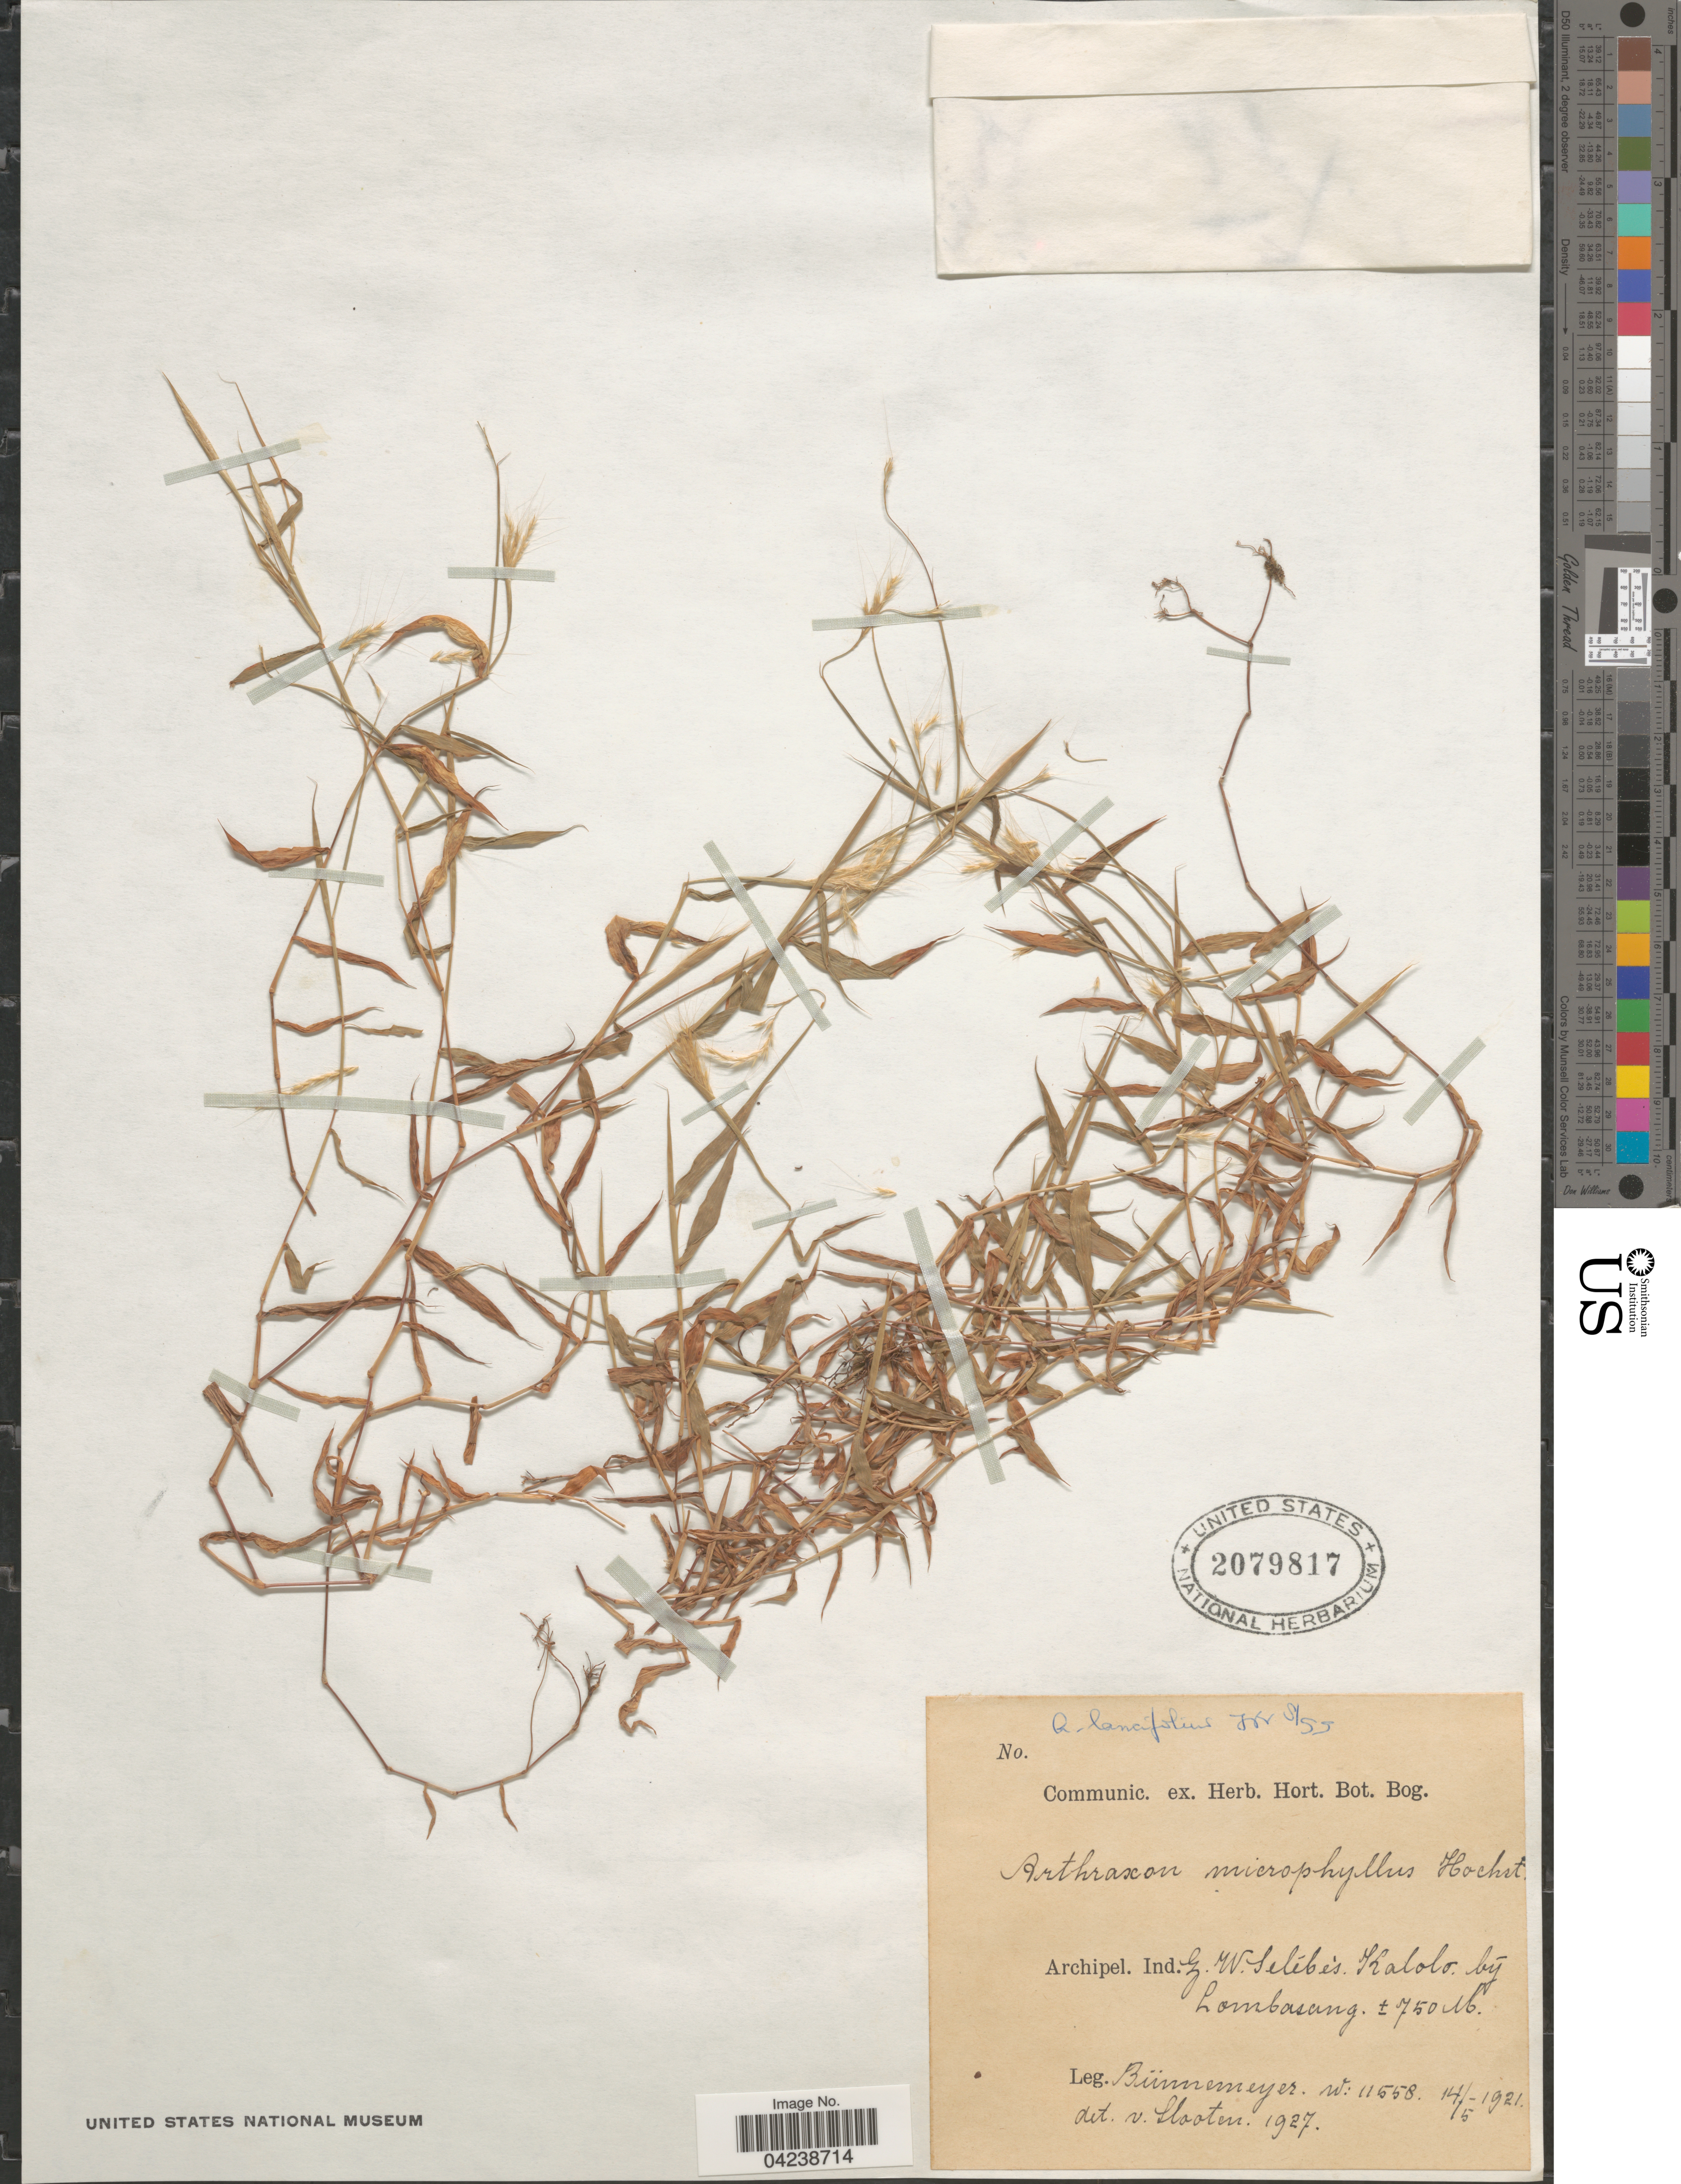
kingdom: Plantae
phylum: Tracheophyta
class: Liliopsida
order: Poales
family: Poaceae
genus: Arthraxon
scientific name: Arthraxon lancifolius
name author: (Trin.) Hochst.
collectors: Bunnemeyer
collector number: W:11558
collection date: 1921-05-14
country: Indonesia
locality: Archipel. Ind. G. W. Selébès. Kalolo by Lombasang.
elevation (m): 750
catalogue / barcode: US 2079817